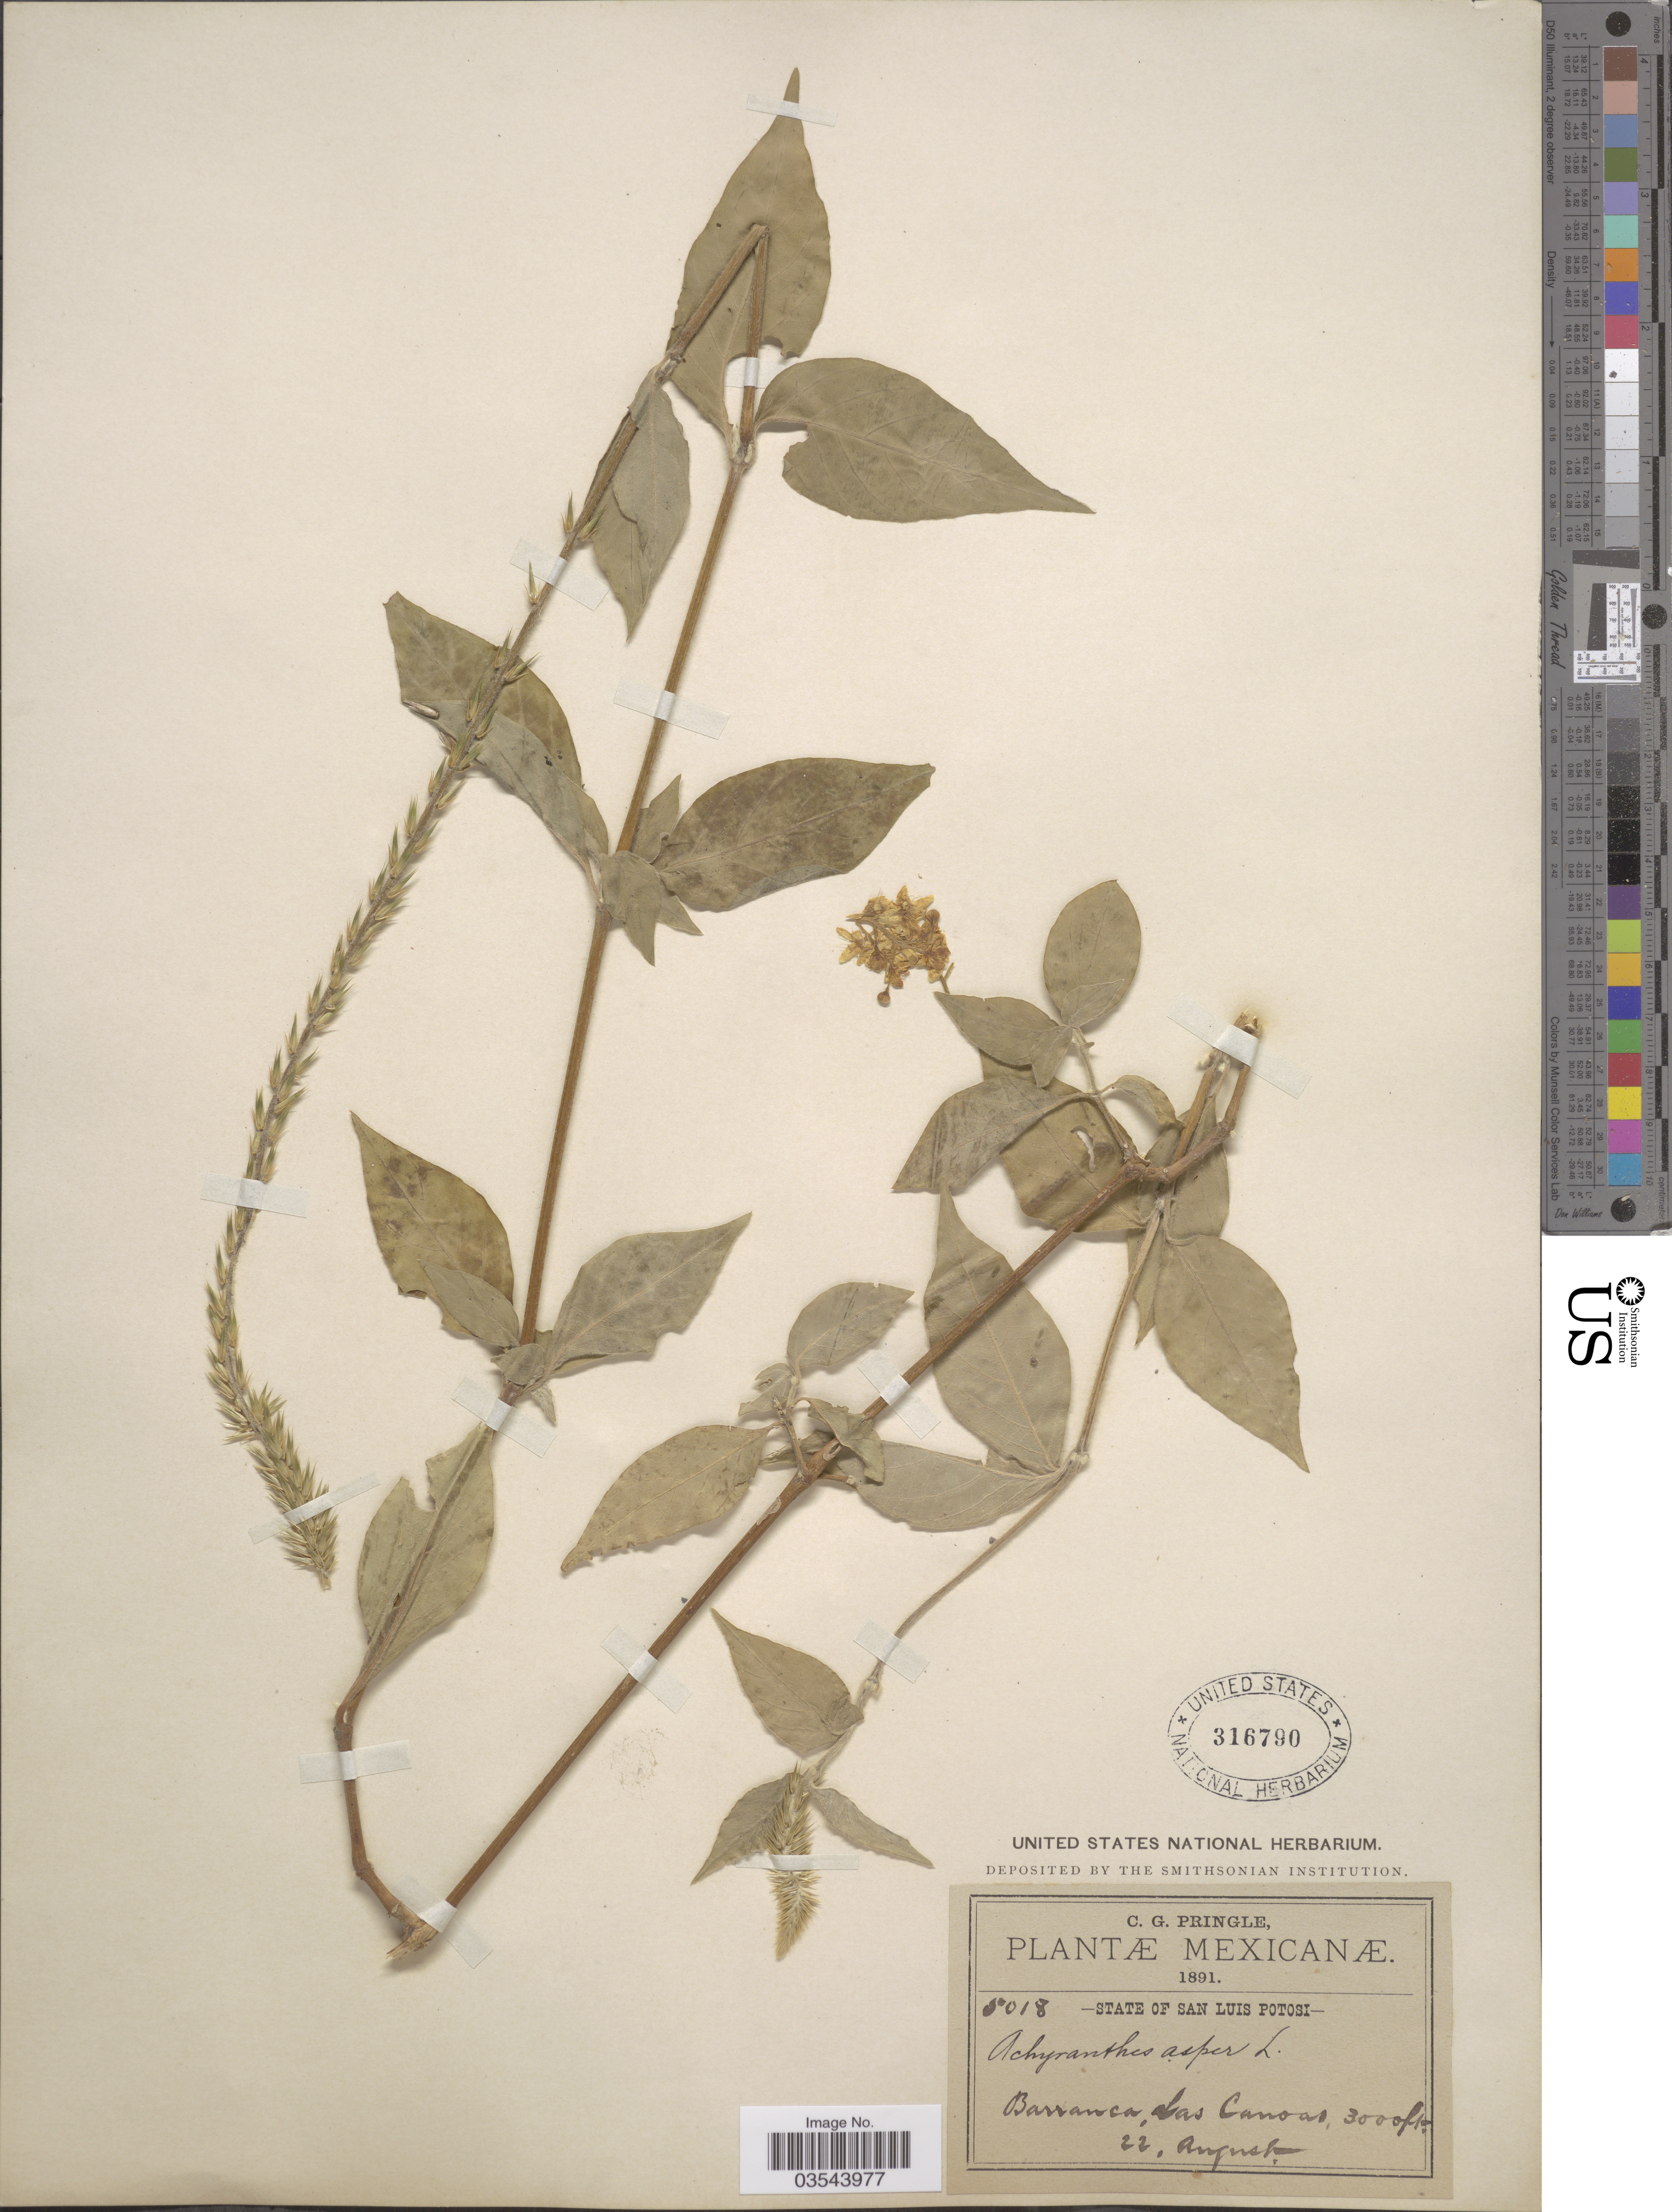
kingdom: Plantae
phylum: Tracheophyta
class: Magnoliopsida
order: Caryophyllales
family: Amaranthaceae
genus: Achyranthes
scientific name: Achyranthes aspera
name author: L.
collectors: C. G. Pringle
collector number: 5018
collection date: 1891-08-22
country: Mexico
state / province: San Luis Potosí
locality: Barranca Las Canoas.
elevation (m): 914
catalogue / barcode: US 316790